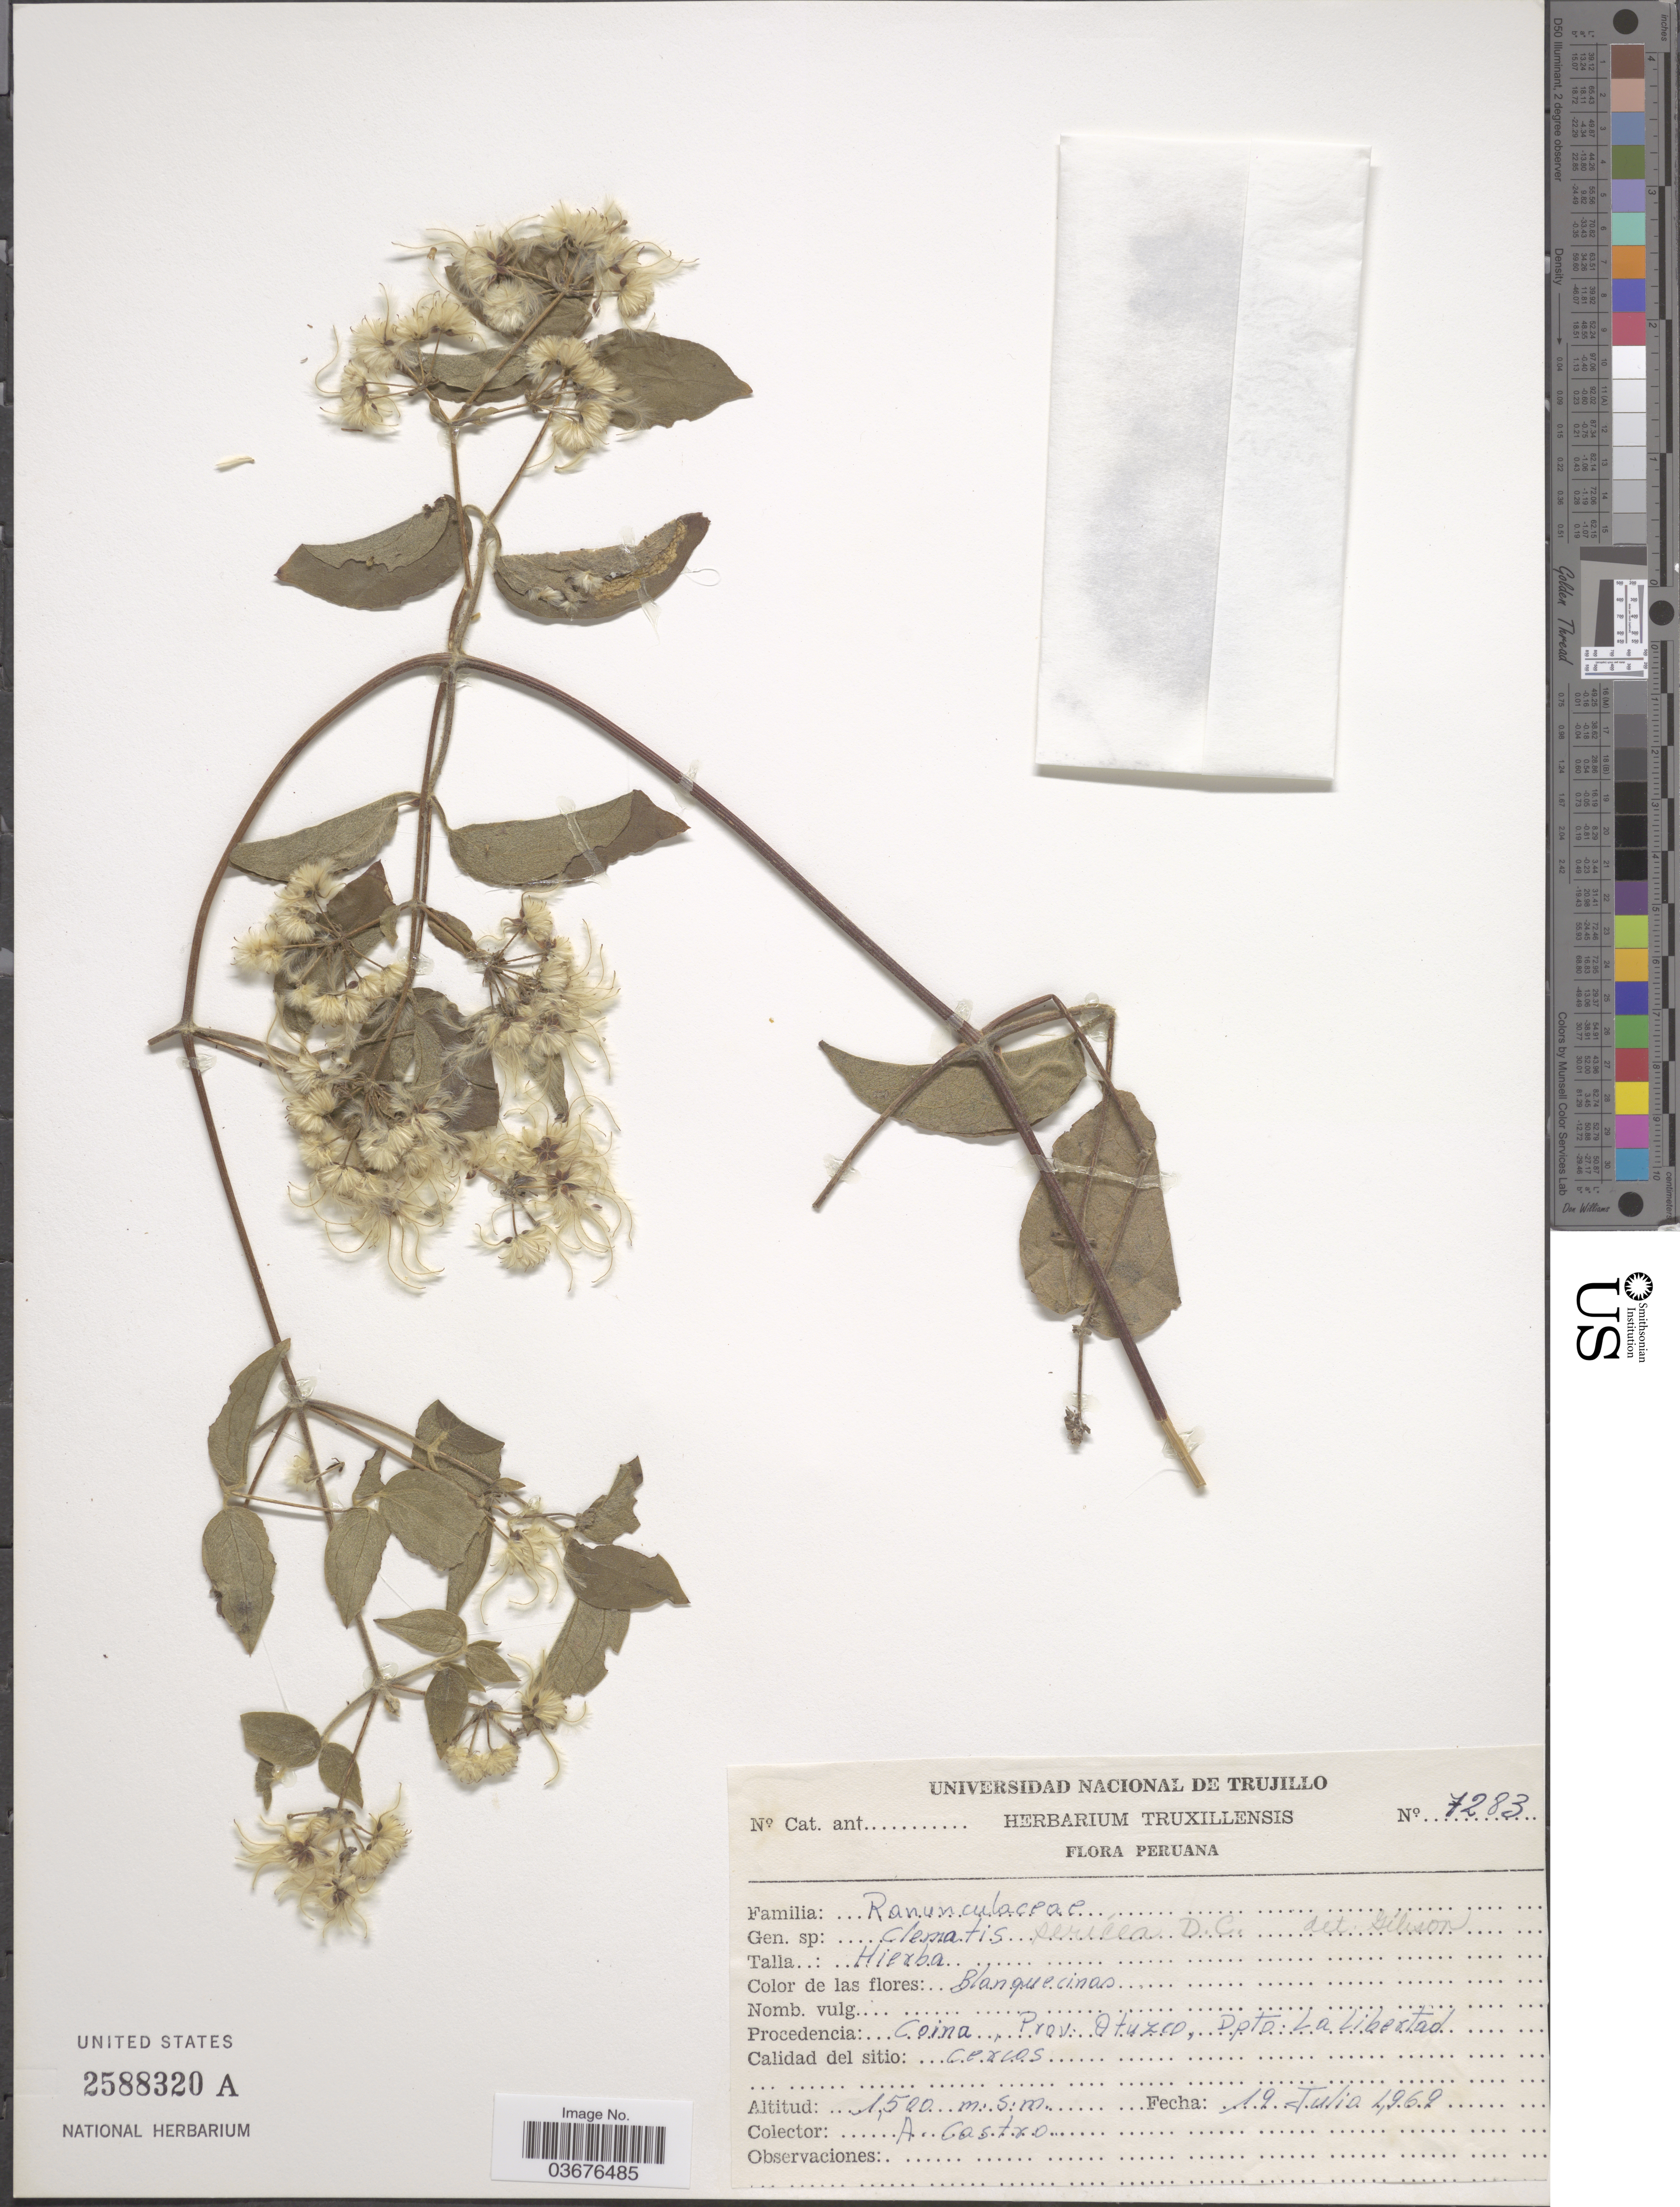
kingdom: Plantae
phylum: Tracheophyta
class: Magnoliopsida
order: Ranunculales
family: Ranunculaceae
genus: Clematis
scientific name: Clematis haenkeana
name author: C. Presl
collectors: A. Castro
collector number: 7283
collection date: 1969-07-19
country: Peru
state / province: La Libertad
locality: Coina, Prov: Otuzco, Dpto: La Libertad.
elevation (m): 1500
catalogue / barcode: US 2588320A